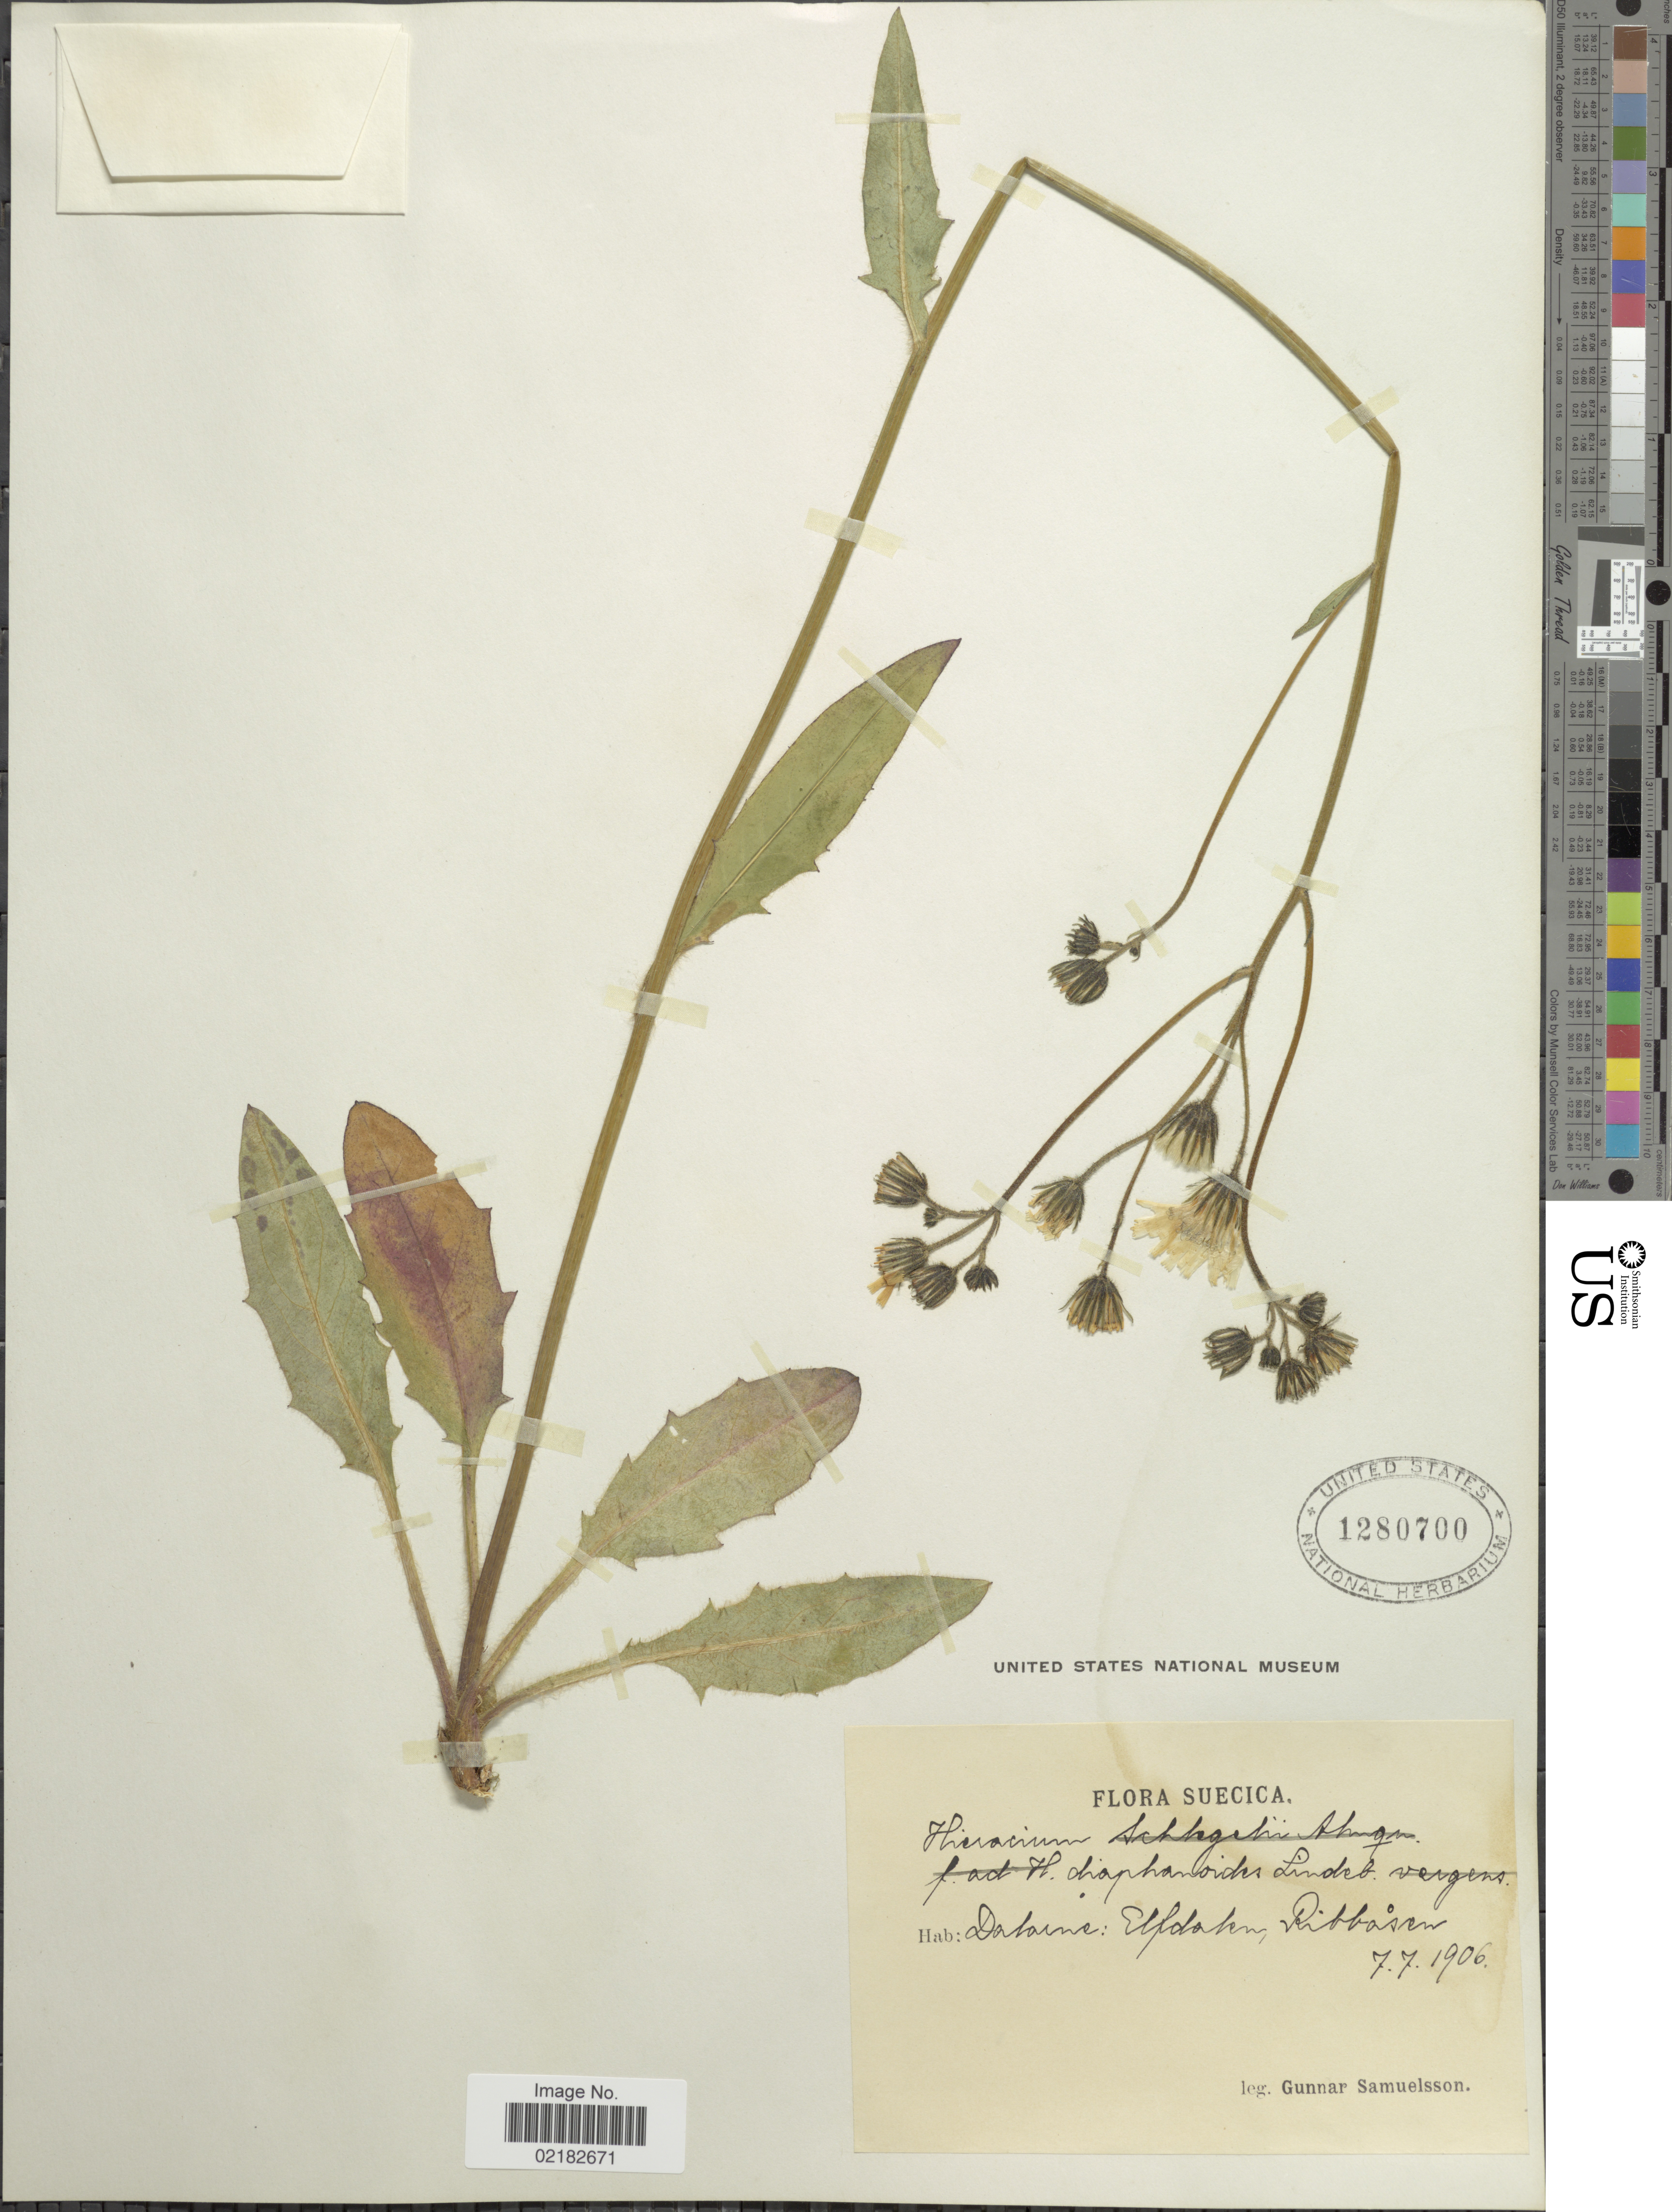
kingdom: Plantae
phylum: Tracheophyta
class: Magnoliopsida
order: Asterales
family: Asteraceae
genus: Hieracium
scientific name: Hieracium diaphanoides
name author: Lindeb.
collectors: G. Samuelsson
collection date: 1906-07-07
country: Sweden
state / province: Dalarna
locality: Elfdalen, Ribbasen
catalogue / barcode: US 1280700